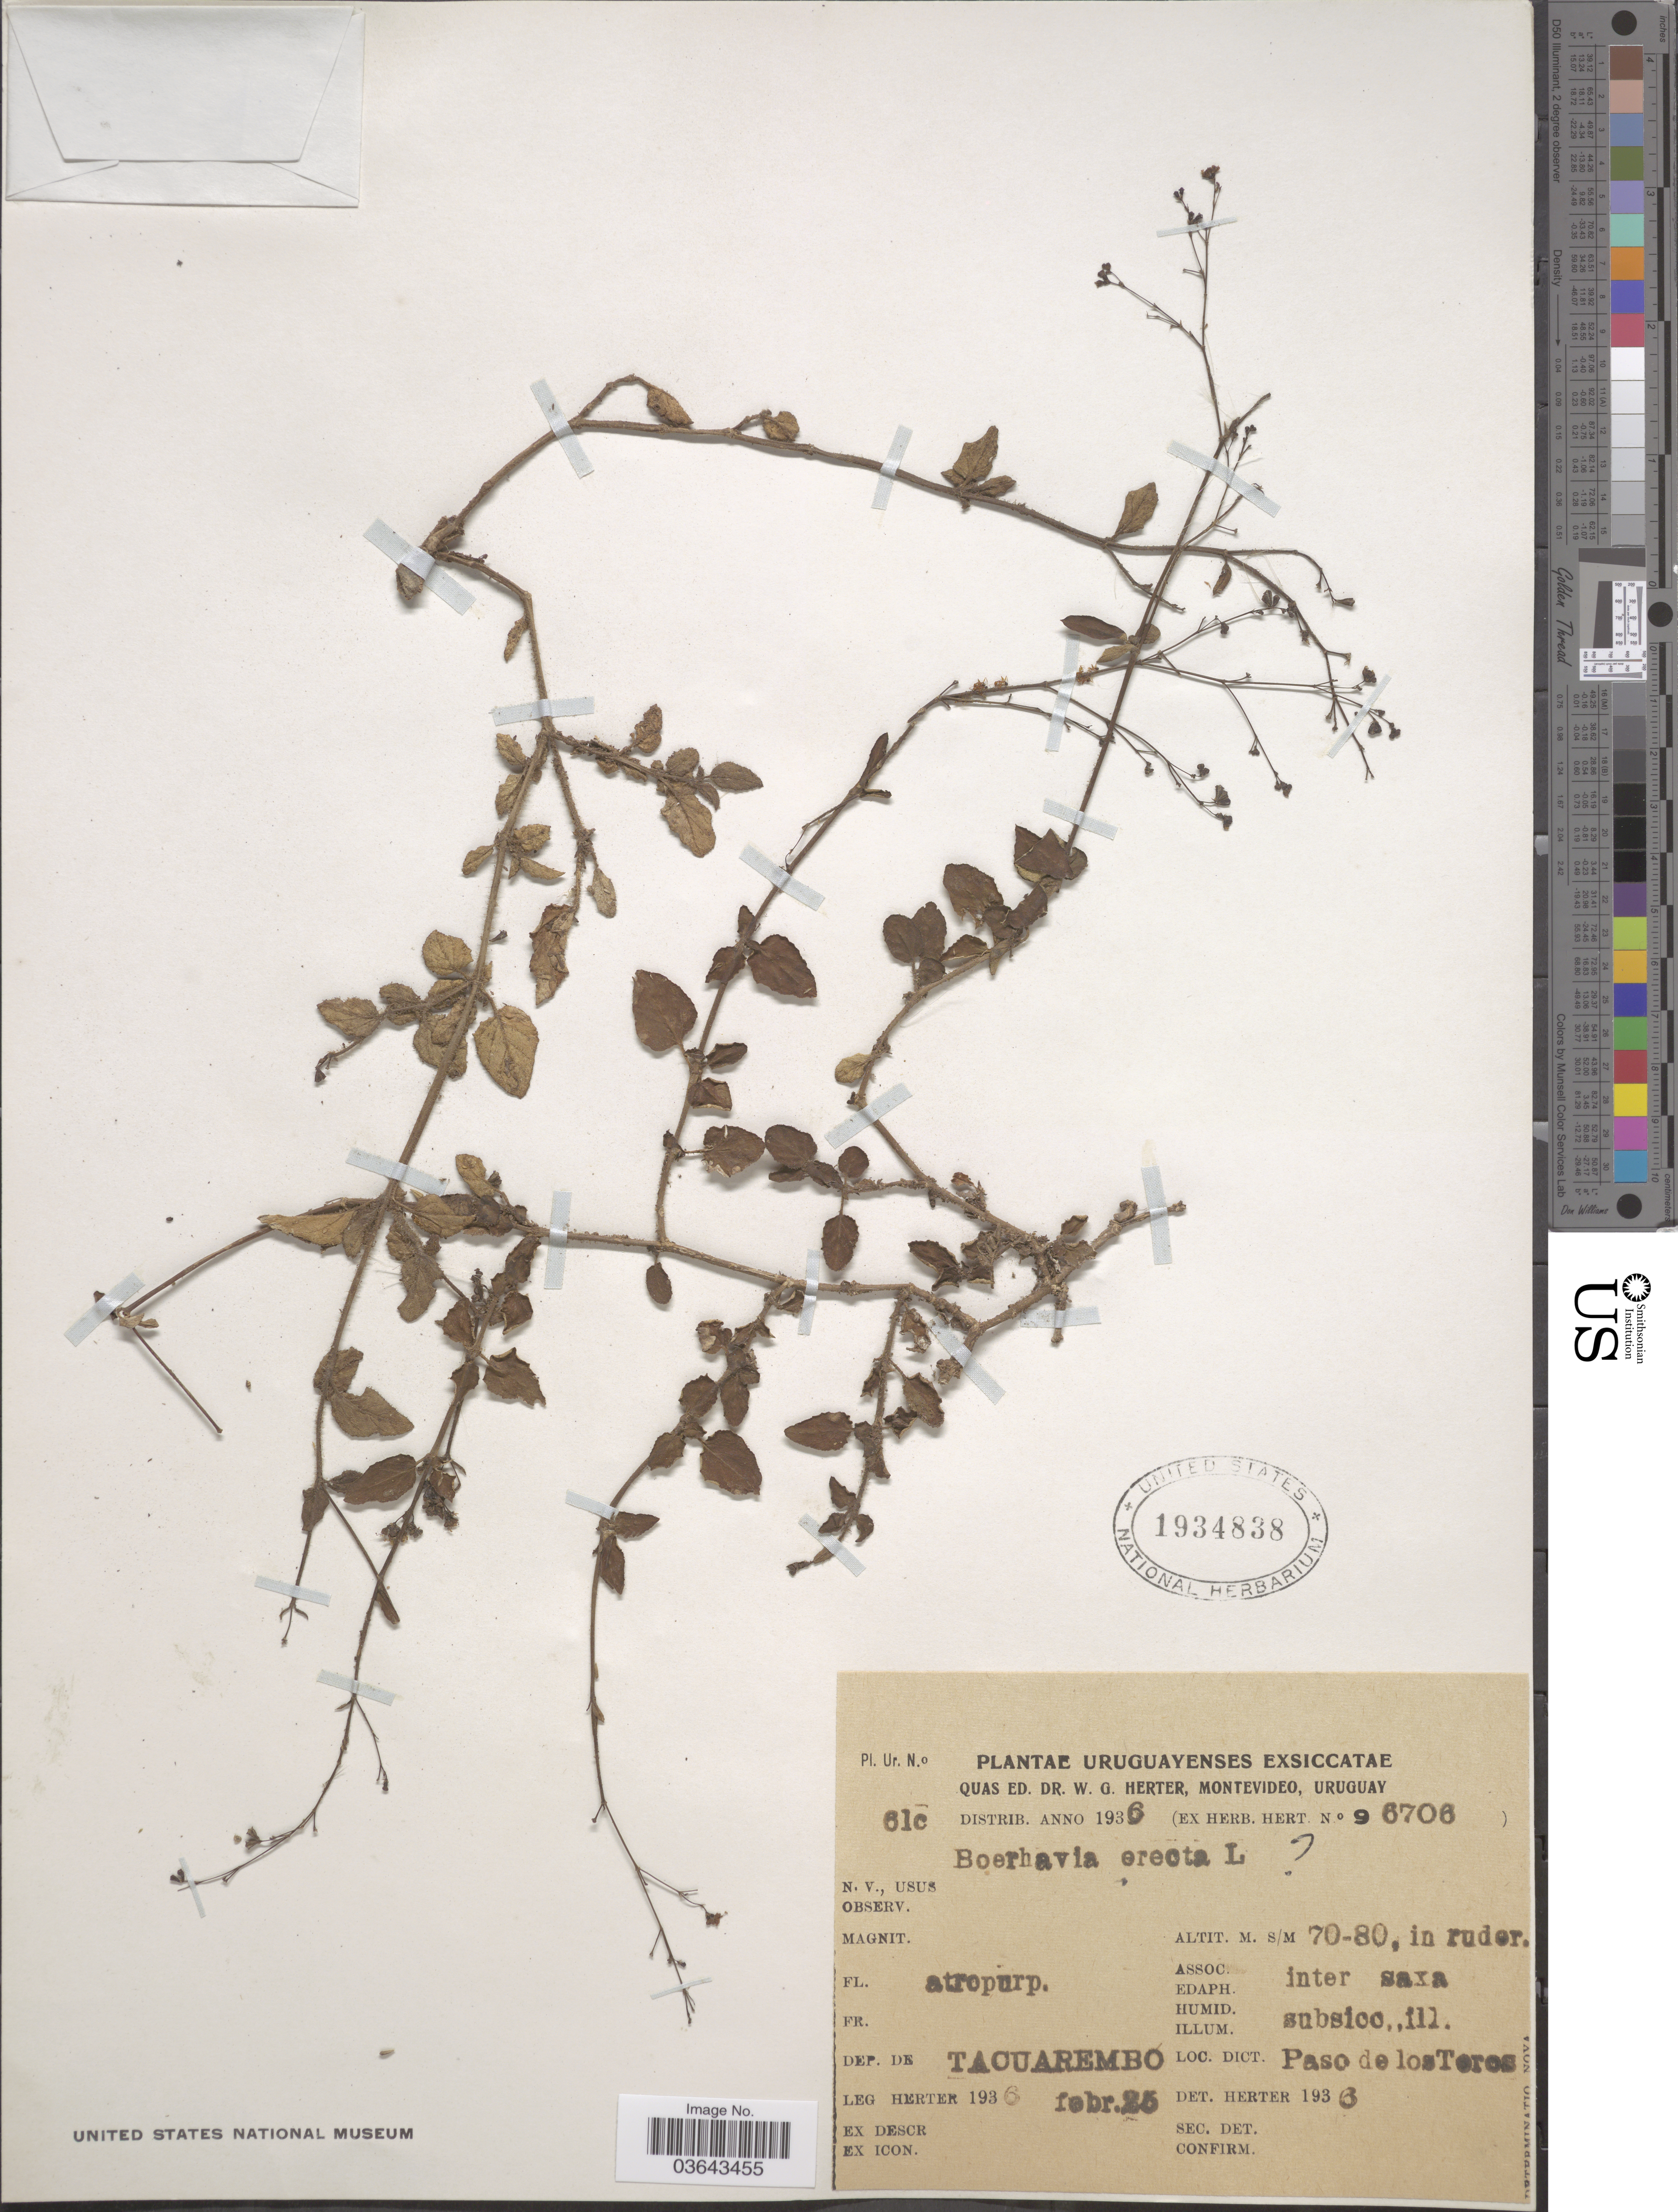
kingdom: Plantae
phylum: Tracheophyta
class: Magnoliopsida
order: Caryophyllales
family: Nyctaginaceae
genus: Boerhavia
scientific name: Boerhavia erecta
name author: L.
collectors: W. G. Herter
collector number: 96708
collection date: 1936-02-25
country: Uruguay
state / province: Tacuarembó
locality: Dep. de Tacuarembó. Paso de los Toros.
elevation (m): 70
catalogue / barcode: US 1934838